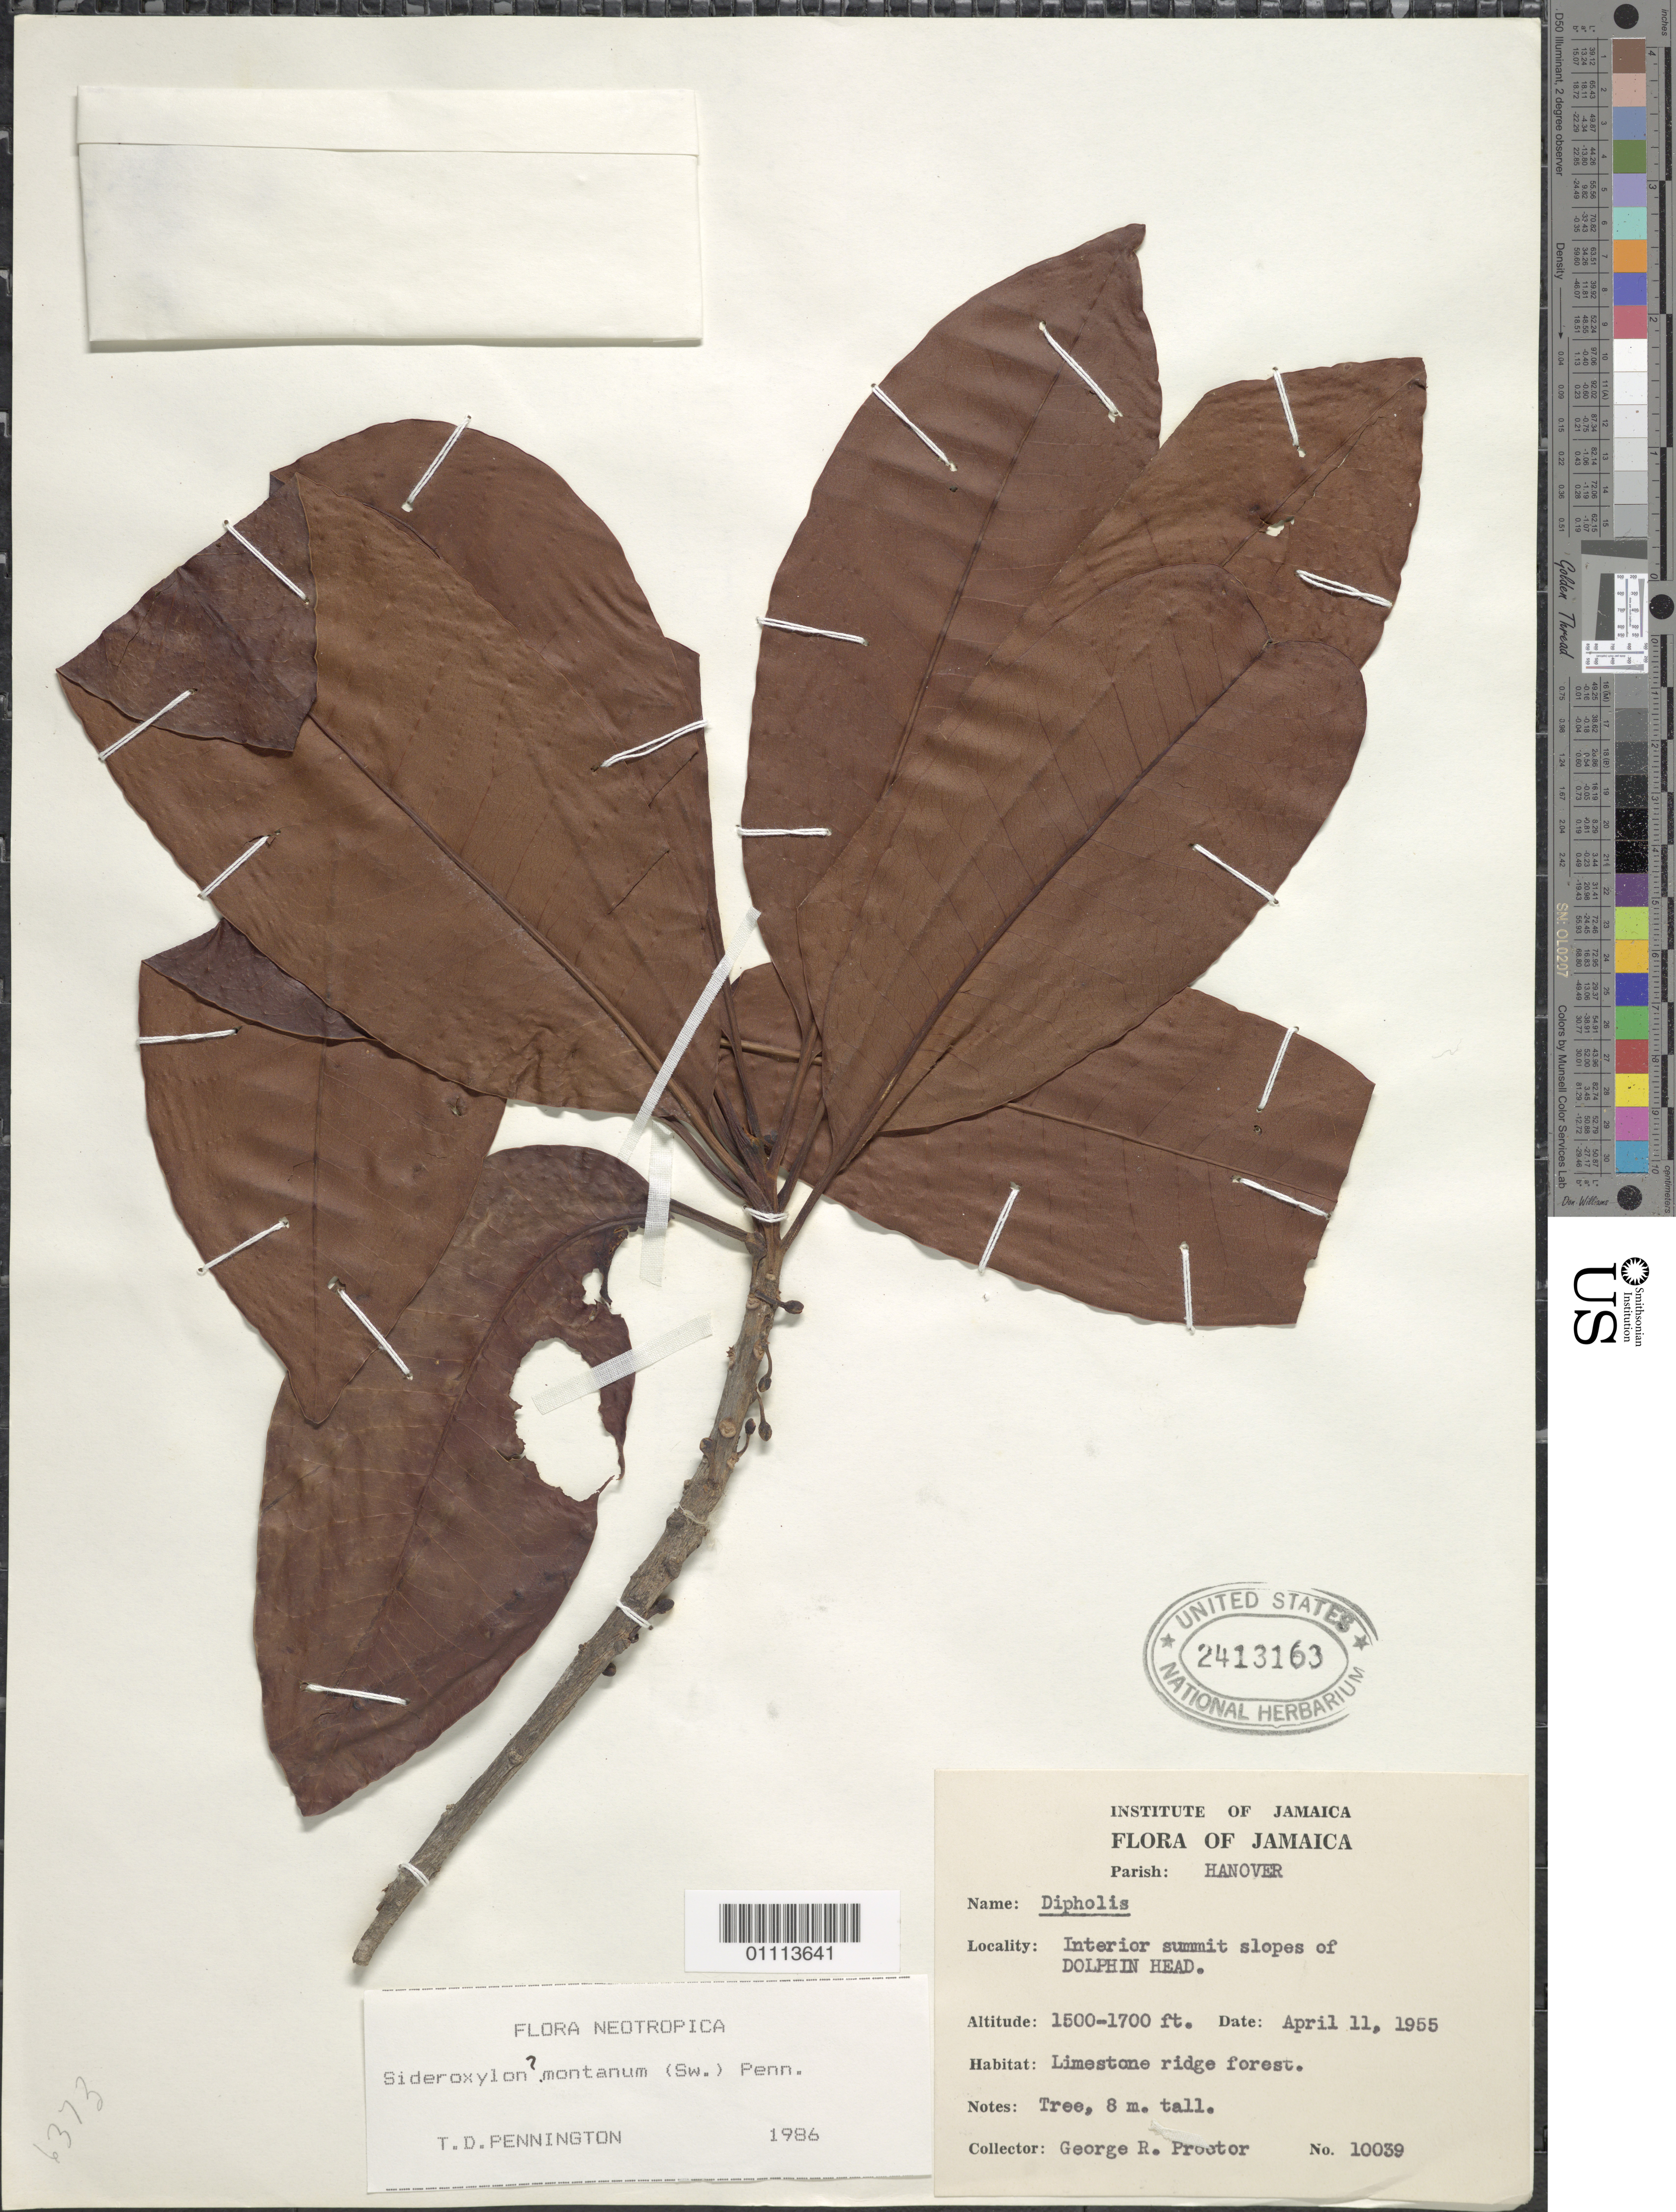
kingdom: Plantae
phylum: Tracheophyta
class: Magnoliopsida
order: Ericales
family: Sapotaceae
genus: Sideroxylon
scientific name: Sideroxylon montanum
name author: (Sw.) T.D. Penn.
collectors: G. R. Proctor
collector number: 10039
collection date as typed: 11 Apr 1955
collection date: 1955-04-11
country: Jamaica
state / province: Hanover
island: Jamaica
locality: Interior summit slopes of Dolphin Head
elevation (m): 457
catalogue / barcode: US 2413163